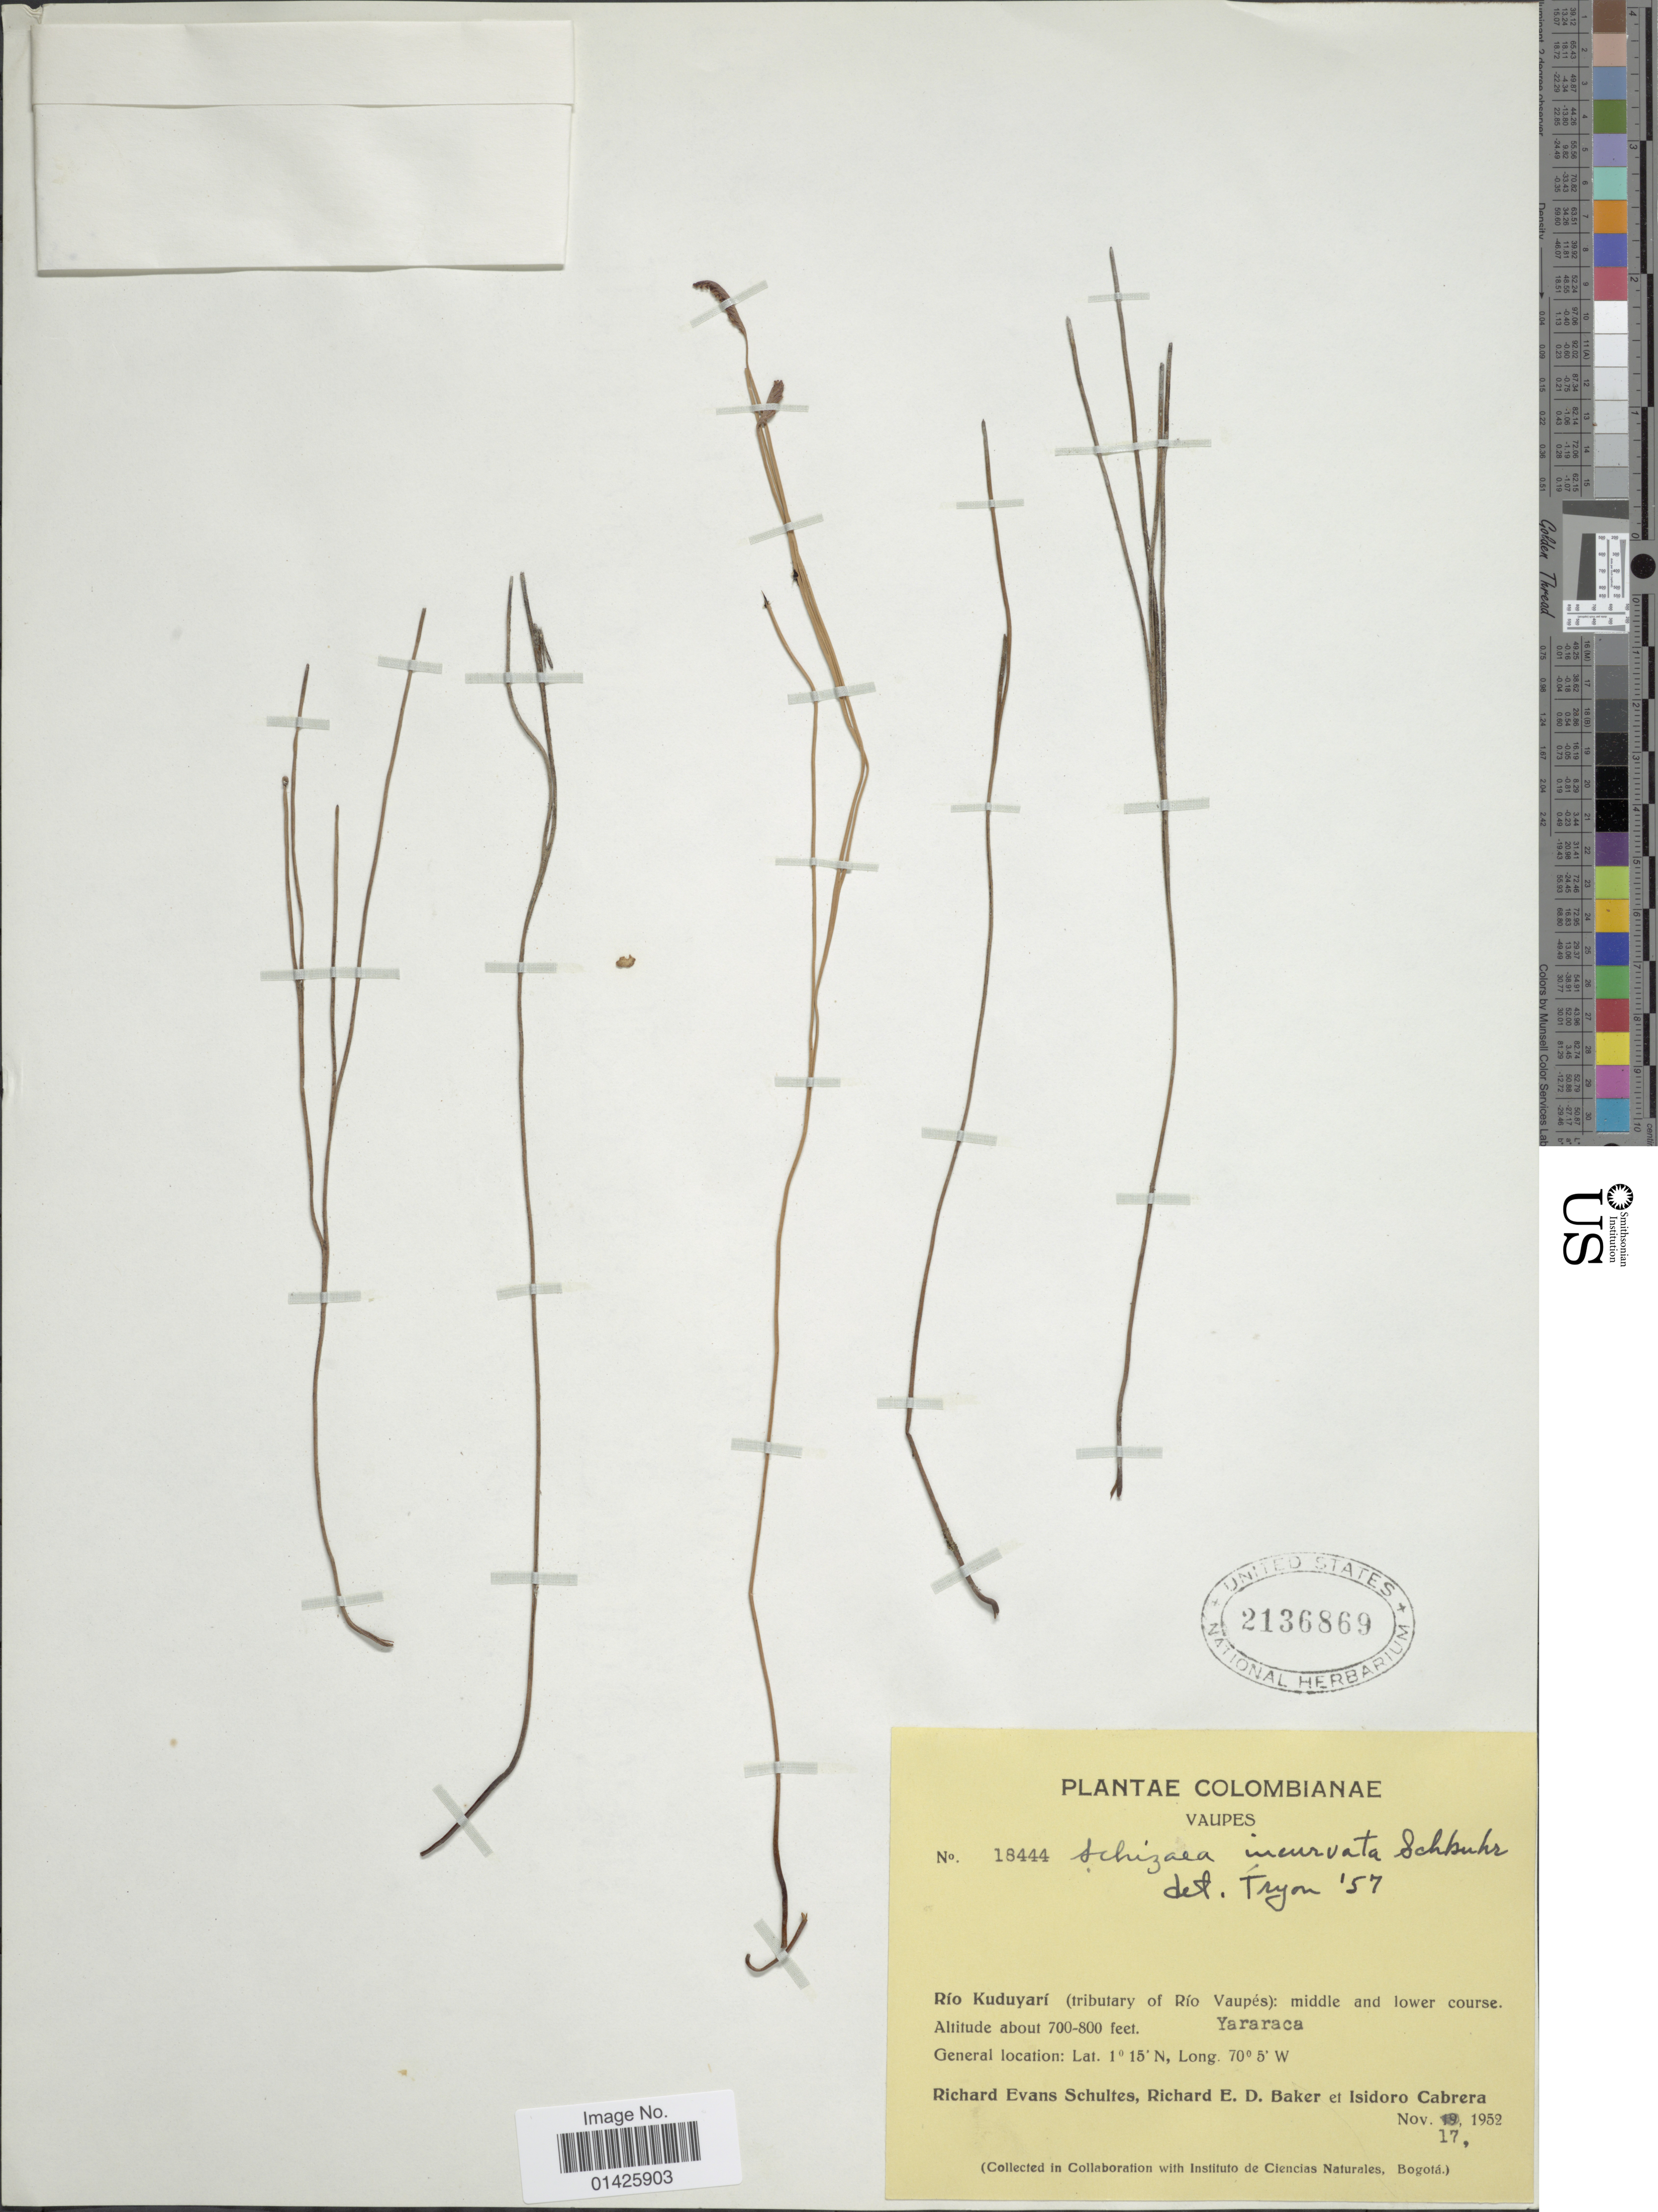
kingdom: Plantae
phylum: Tracheophyta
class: Polypodiopsida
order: Schizaeales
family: Schizaeaceae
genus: Schizaea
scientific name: Schizaea incurvata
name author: Schkuhr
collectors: R. E. Schultes, R. E. D. Baker & I. Cabrera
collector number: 18444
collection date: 1952-12-17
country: Colombia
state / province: Vaupés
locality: Río Kuduyarí (trubutary of Río Vaupés): middle and lower course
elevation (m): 213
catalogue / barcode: US 2136869